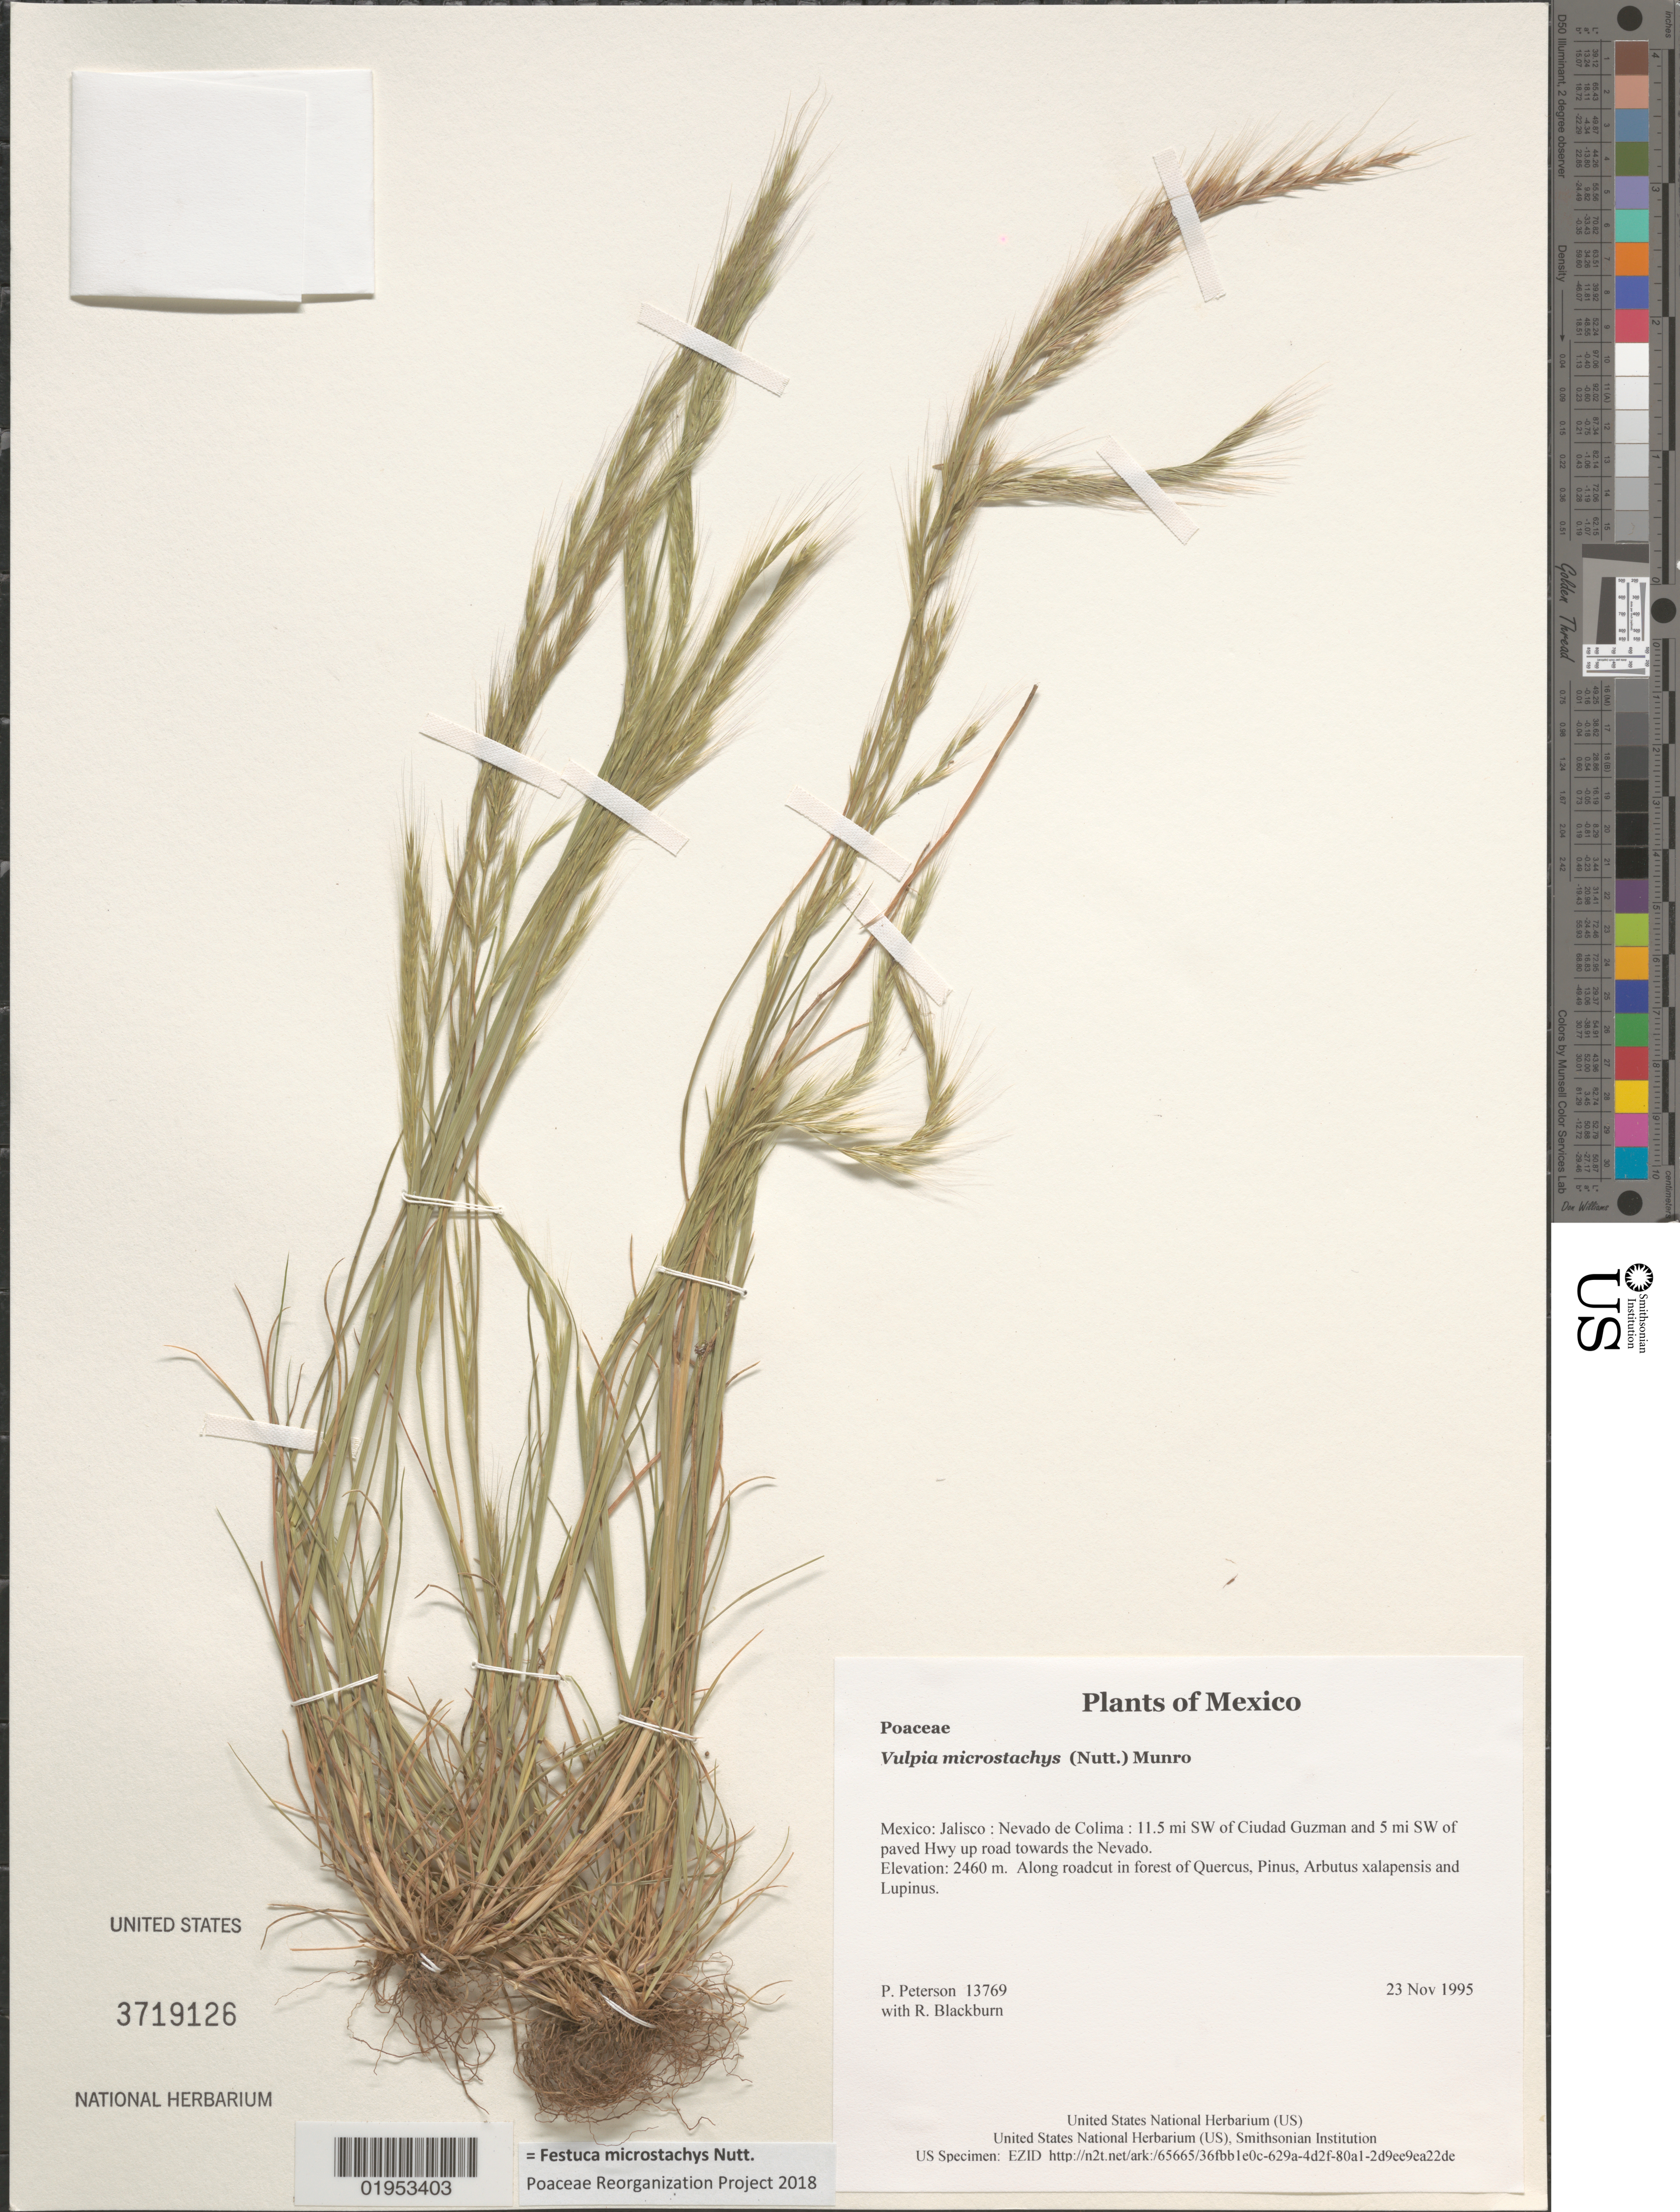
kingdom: Plantae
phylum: Tracheophyta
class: Liliopsida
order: Poales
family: Poaceae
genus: Festuca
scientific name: Festuca microstachys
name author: Nutt.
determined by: Poaceae Reorganization Project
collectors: P. M. Peterson & R. Blackburn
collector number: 13769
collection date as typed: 23 Nov 1995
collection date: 1995-11-23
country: Mexico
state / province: Jalisco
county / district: Nevado de Colima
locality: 11.5 mi SW of Ciudad Guzman and 5 mi SW of paved Hwy up road towards the Nevado.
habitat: Along roadcut in forest of Quercus, Pinus, Arbutus xalapensis and Lupinus.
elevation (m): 2460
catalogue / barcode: US 3719126